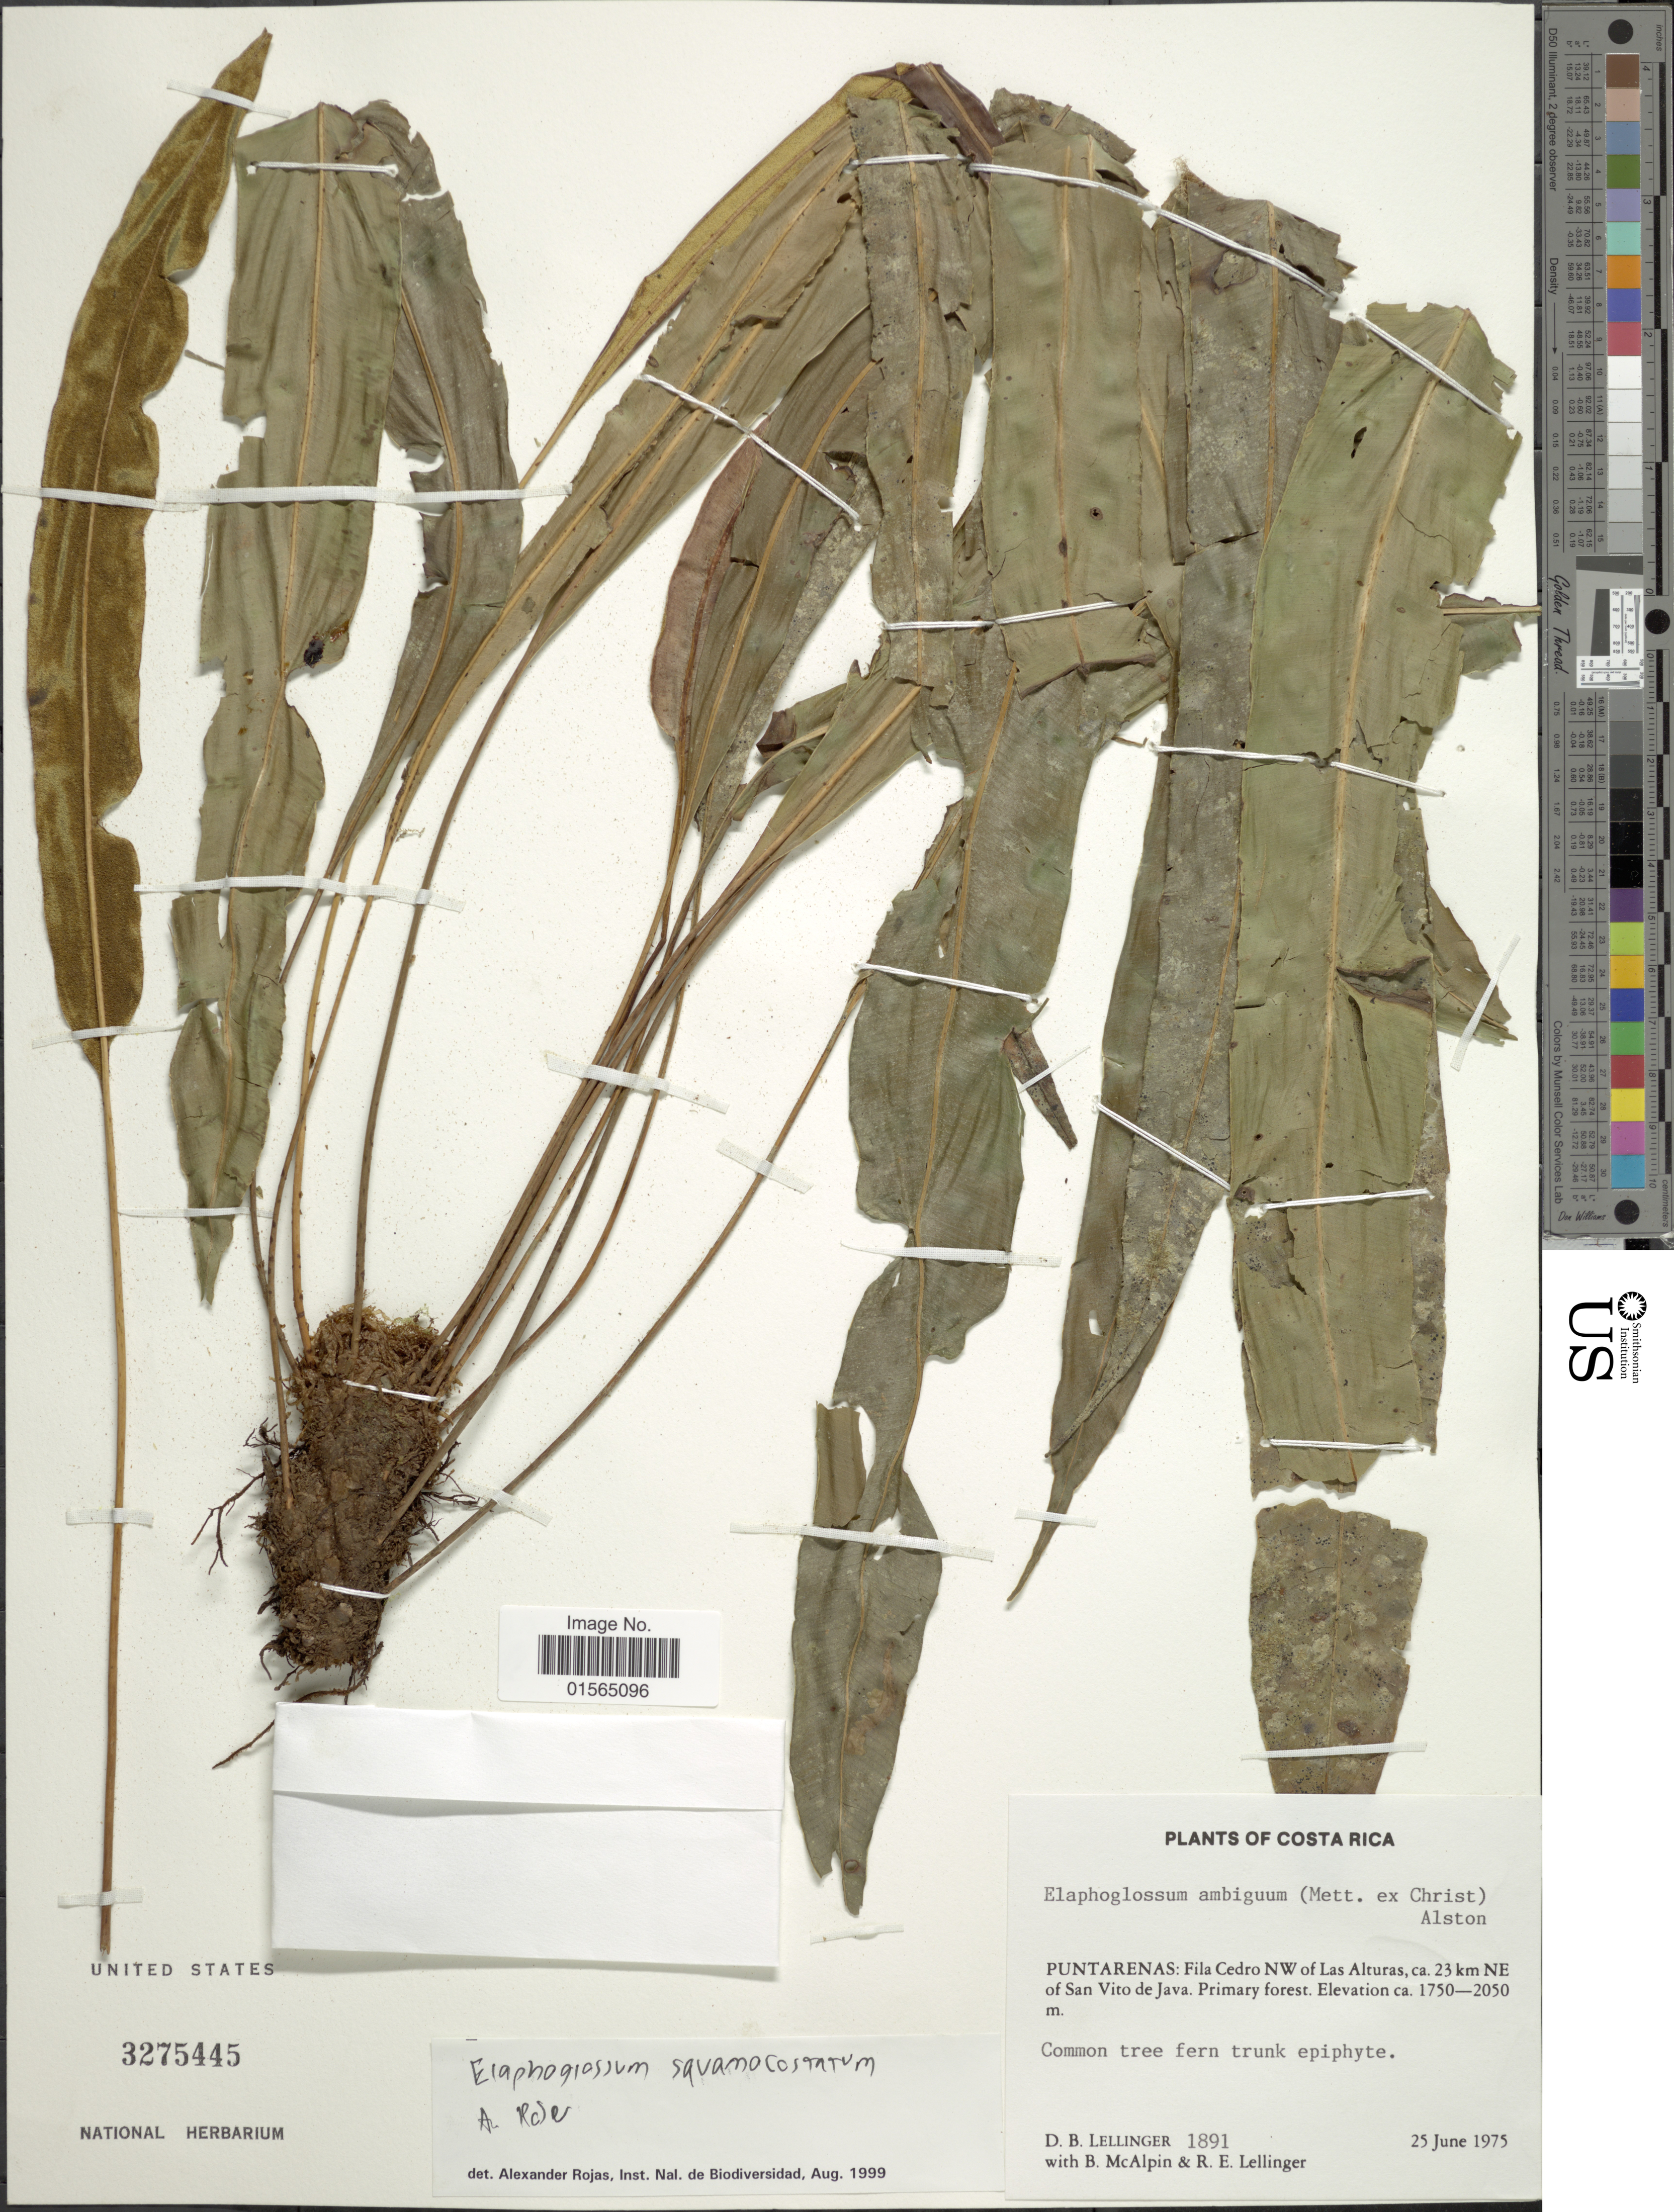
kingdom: Plantae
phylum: Tracheophyta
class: Polypodiopsida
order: Polypodiales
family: Dryopteridaceae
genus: Elaphoglossum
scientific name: Elaphoglossum squamatocostatum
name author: A. Rojas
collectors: D. B. Lellinger, B. McAlpin & R. E. Lellinger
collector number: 1891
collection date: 1975-06-25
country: Costa Rica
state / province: Puntarenas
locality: Fila Cedro NW of Las Alturas, ca. 23 km NE of San Vito de Java. Primary forest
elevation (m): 1750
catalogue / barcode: US 3275445